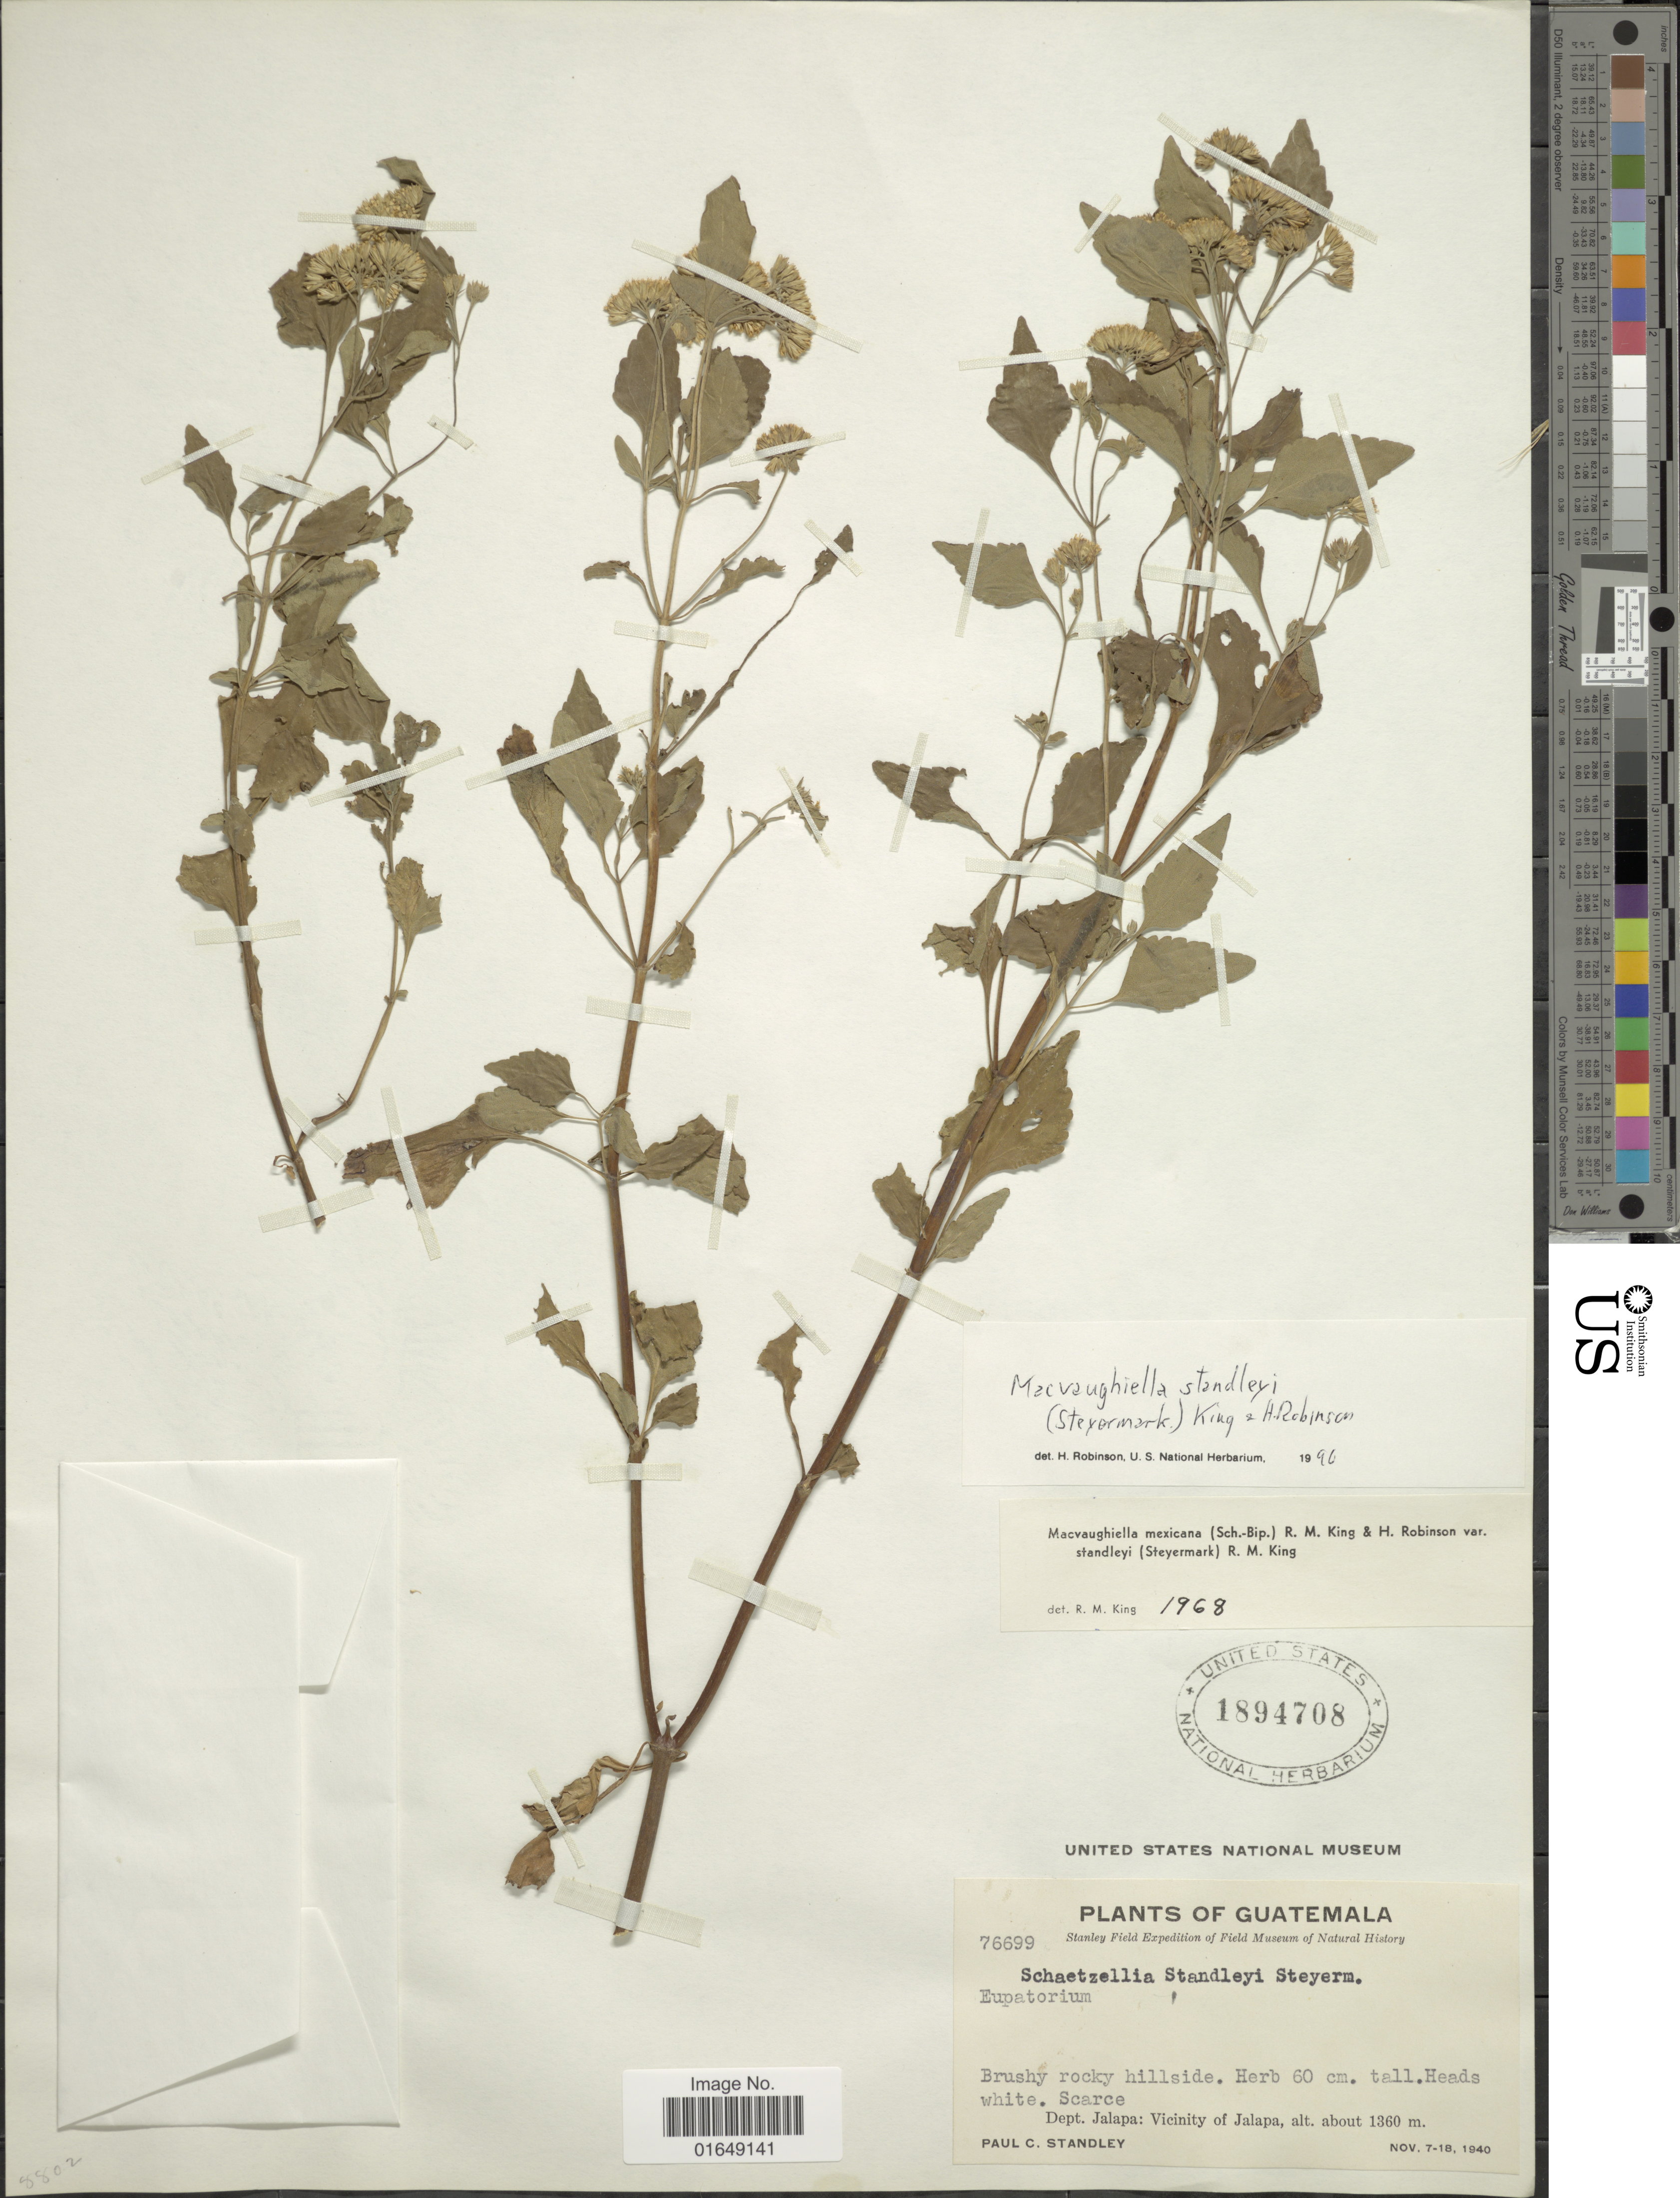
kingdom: Plantae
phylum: Tracheophyta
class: Magnoliopsida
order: Asterales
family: Asteraceae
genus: Macvaughiella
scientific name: Macvaughiella standleyi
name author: (Steyerm.) R.M. King & H. Rob.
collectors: P. C. Standley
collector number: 76699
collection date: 1940-11-07/1940-11-18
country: Guatemala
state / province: Jalapa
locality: Vicinity of Jalapa, brushy rocky hillside.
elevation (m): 1360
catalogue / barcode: US 1894707